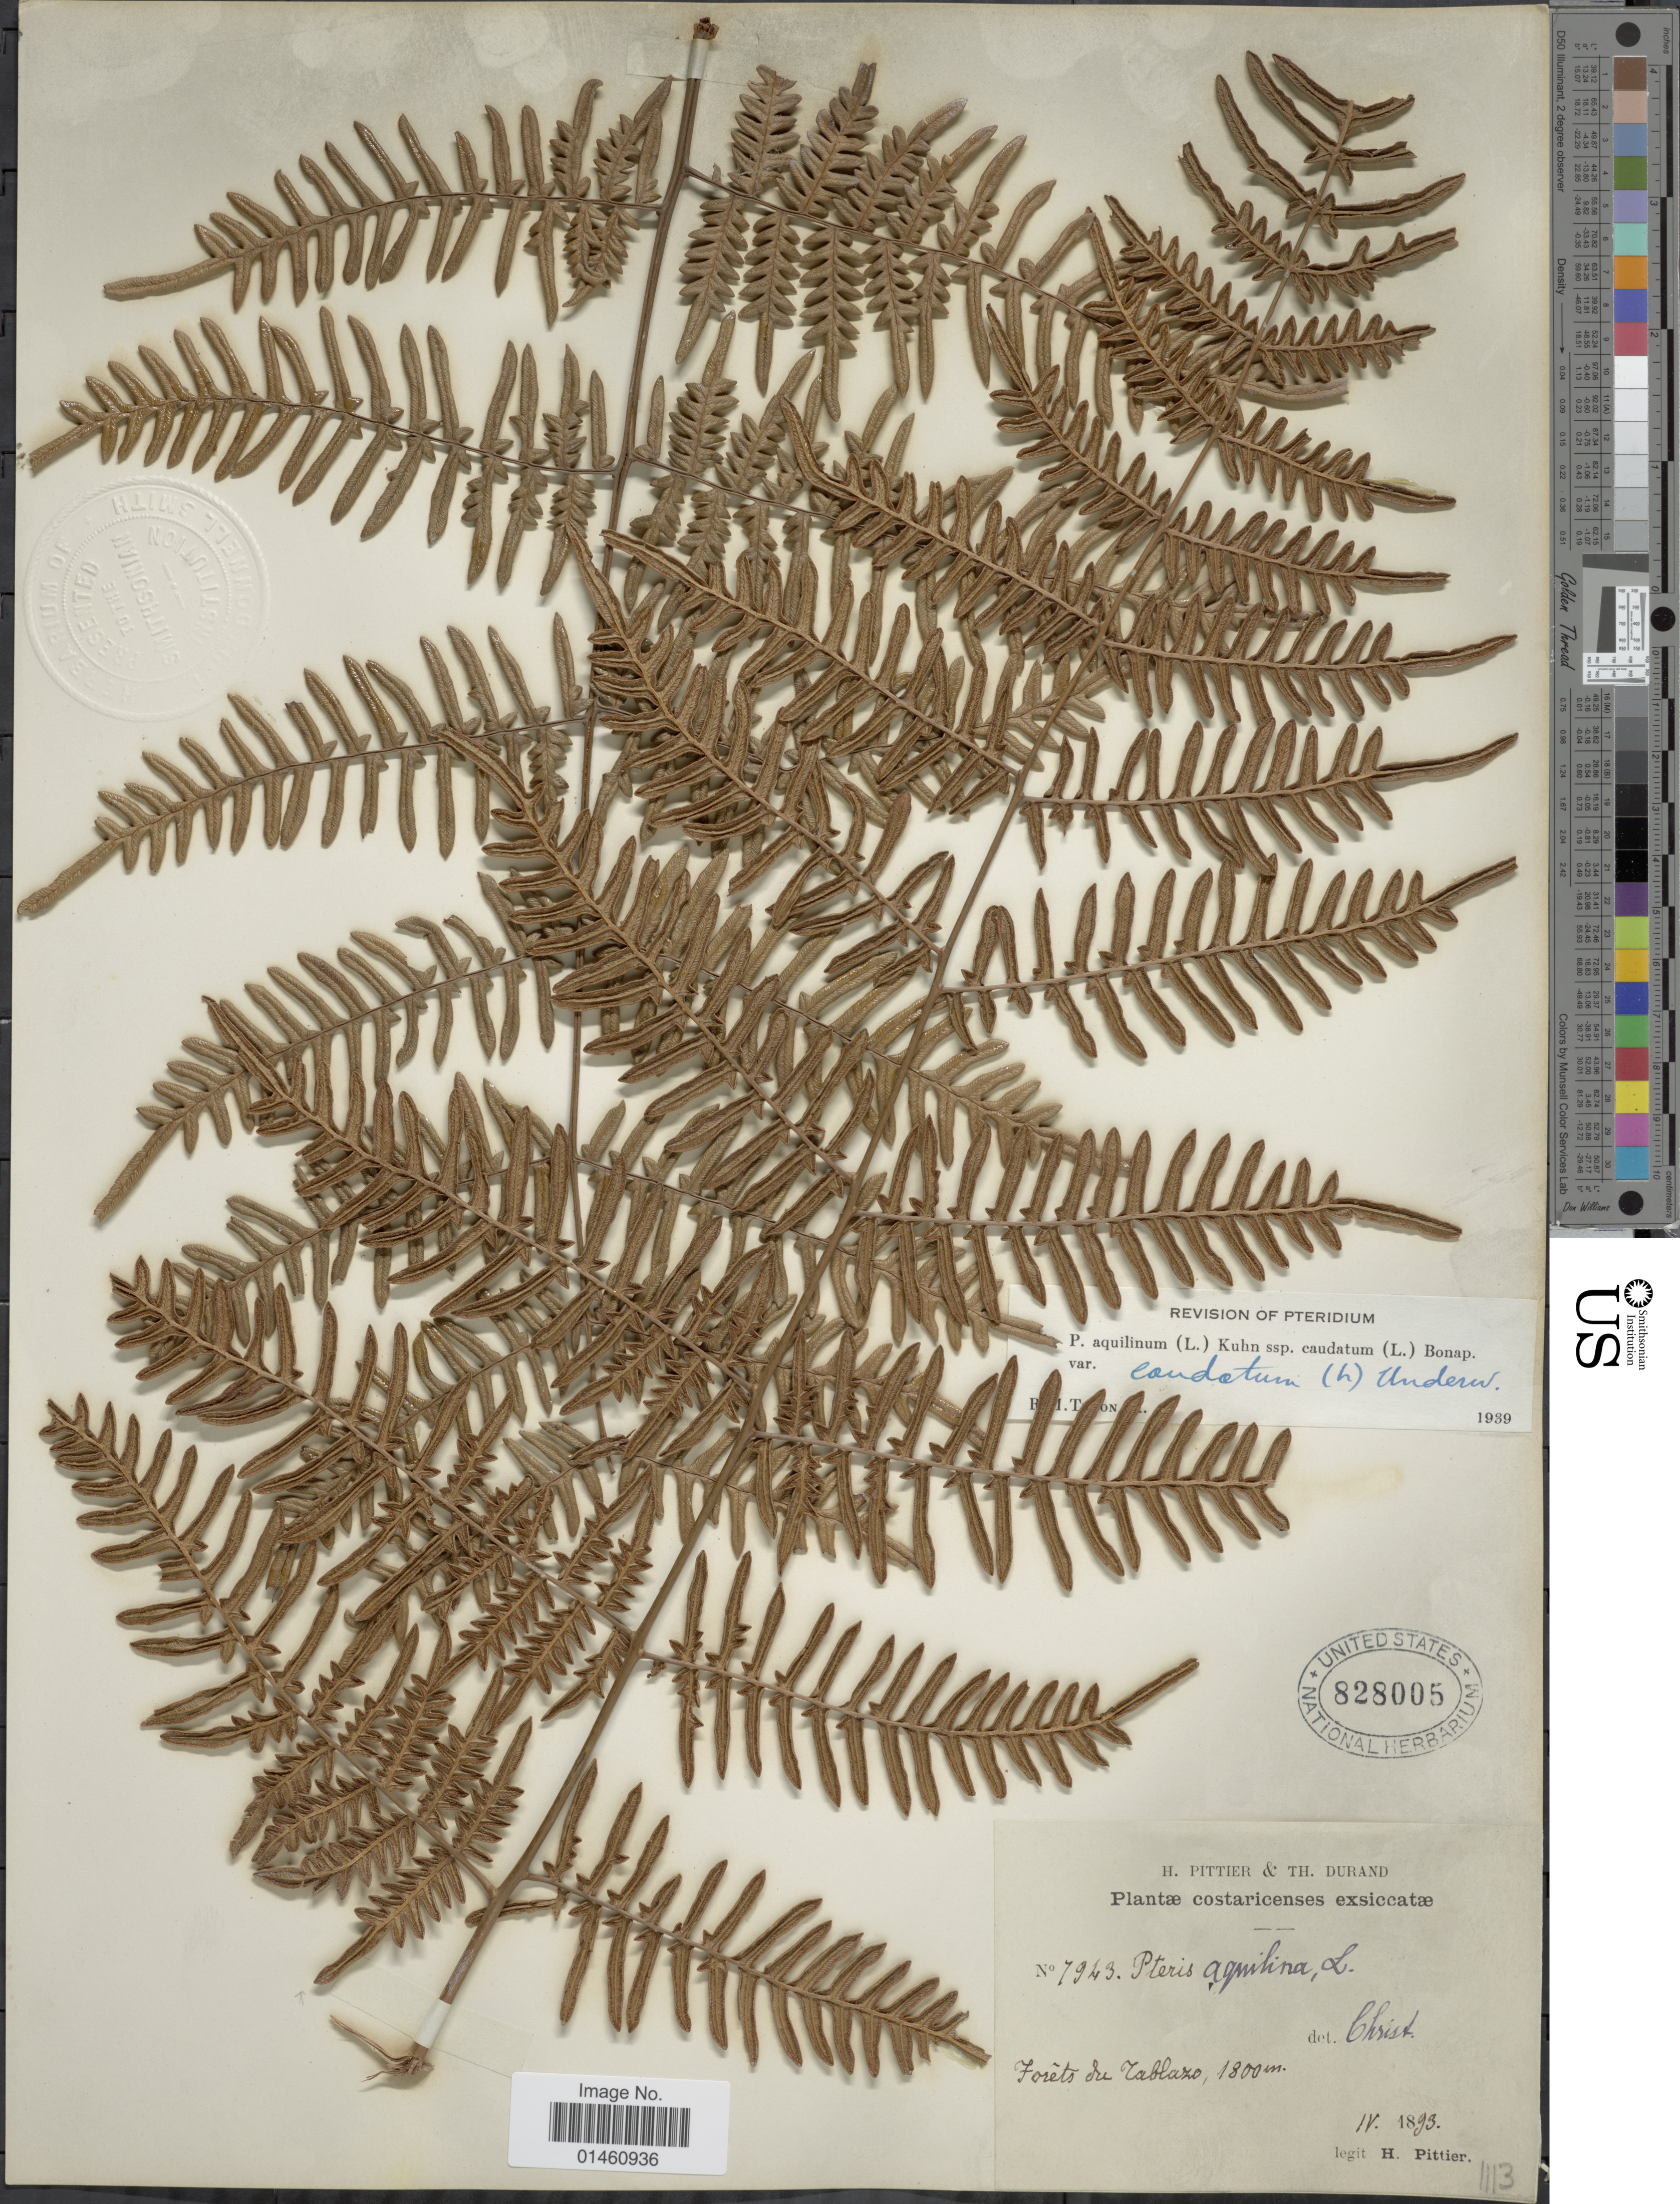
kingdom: Plantae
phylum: Tracheophyta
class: Polypodiopsida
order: Polypodiales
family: Dennstaedtiaceae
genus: Pteridium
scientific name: Pteridium caudatum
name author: (L.) Maxon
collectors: H. F. Pittier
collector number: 7943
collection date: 1893-04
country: Costa Rica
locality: Forêts de Tablazo.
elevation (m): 1800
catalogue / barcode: US 828005